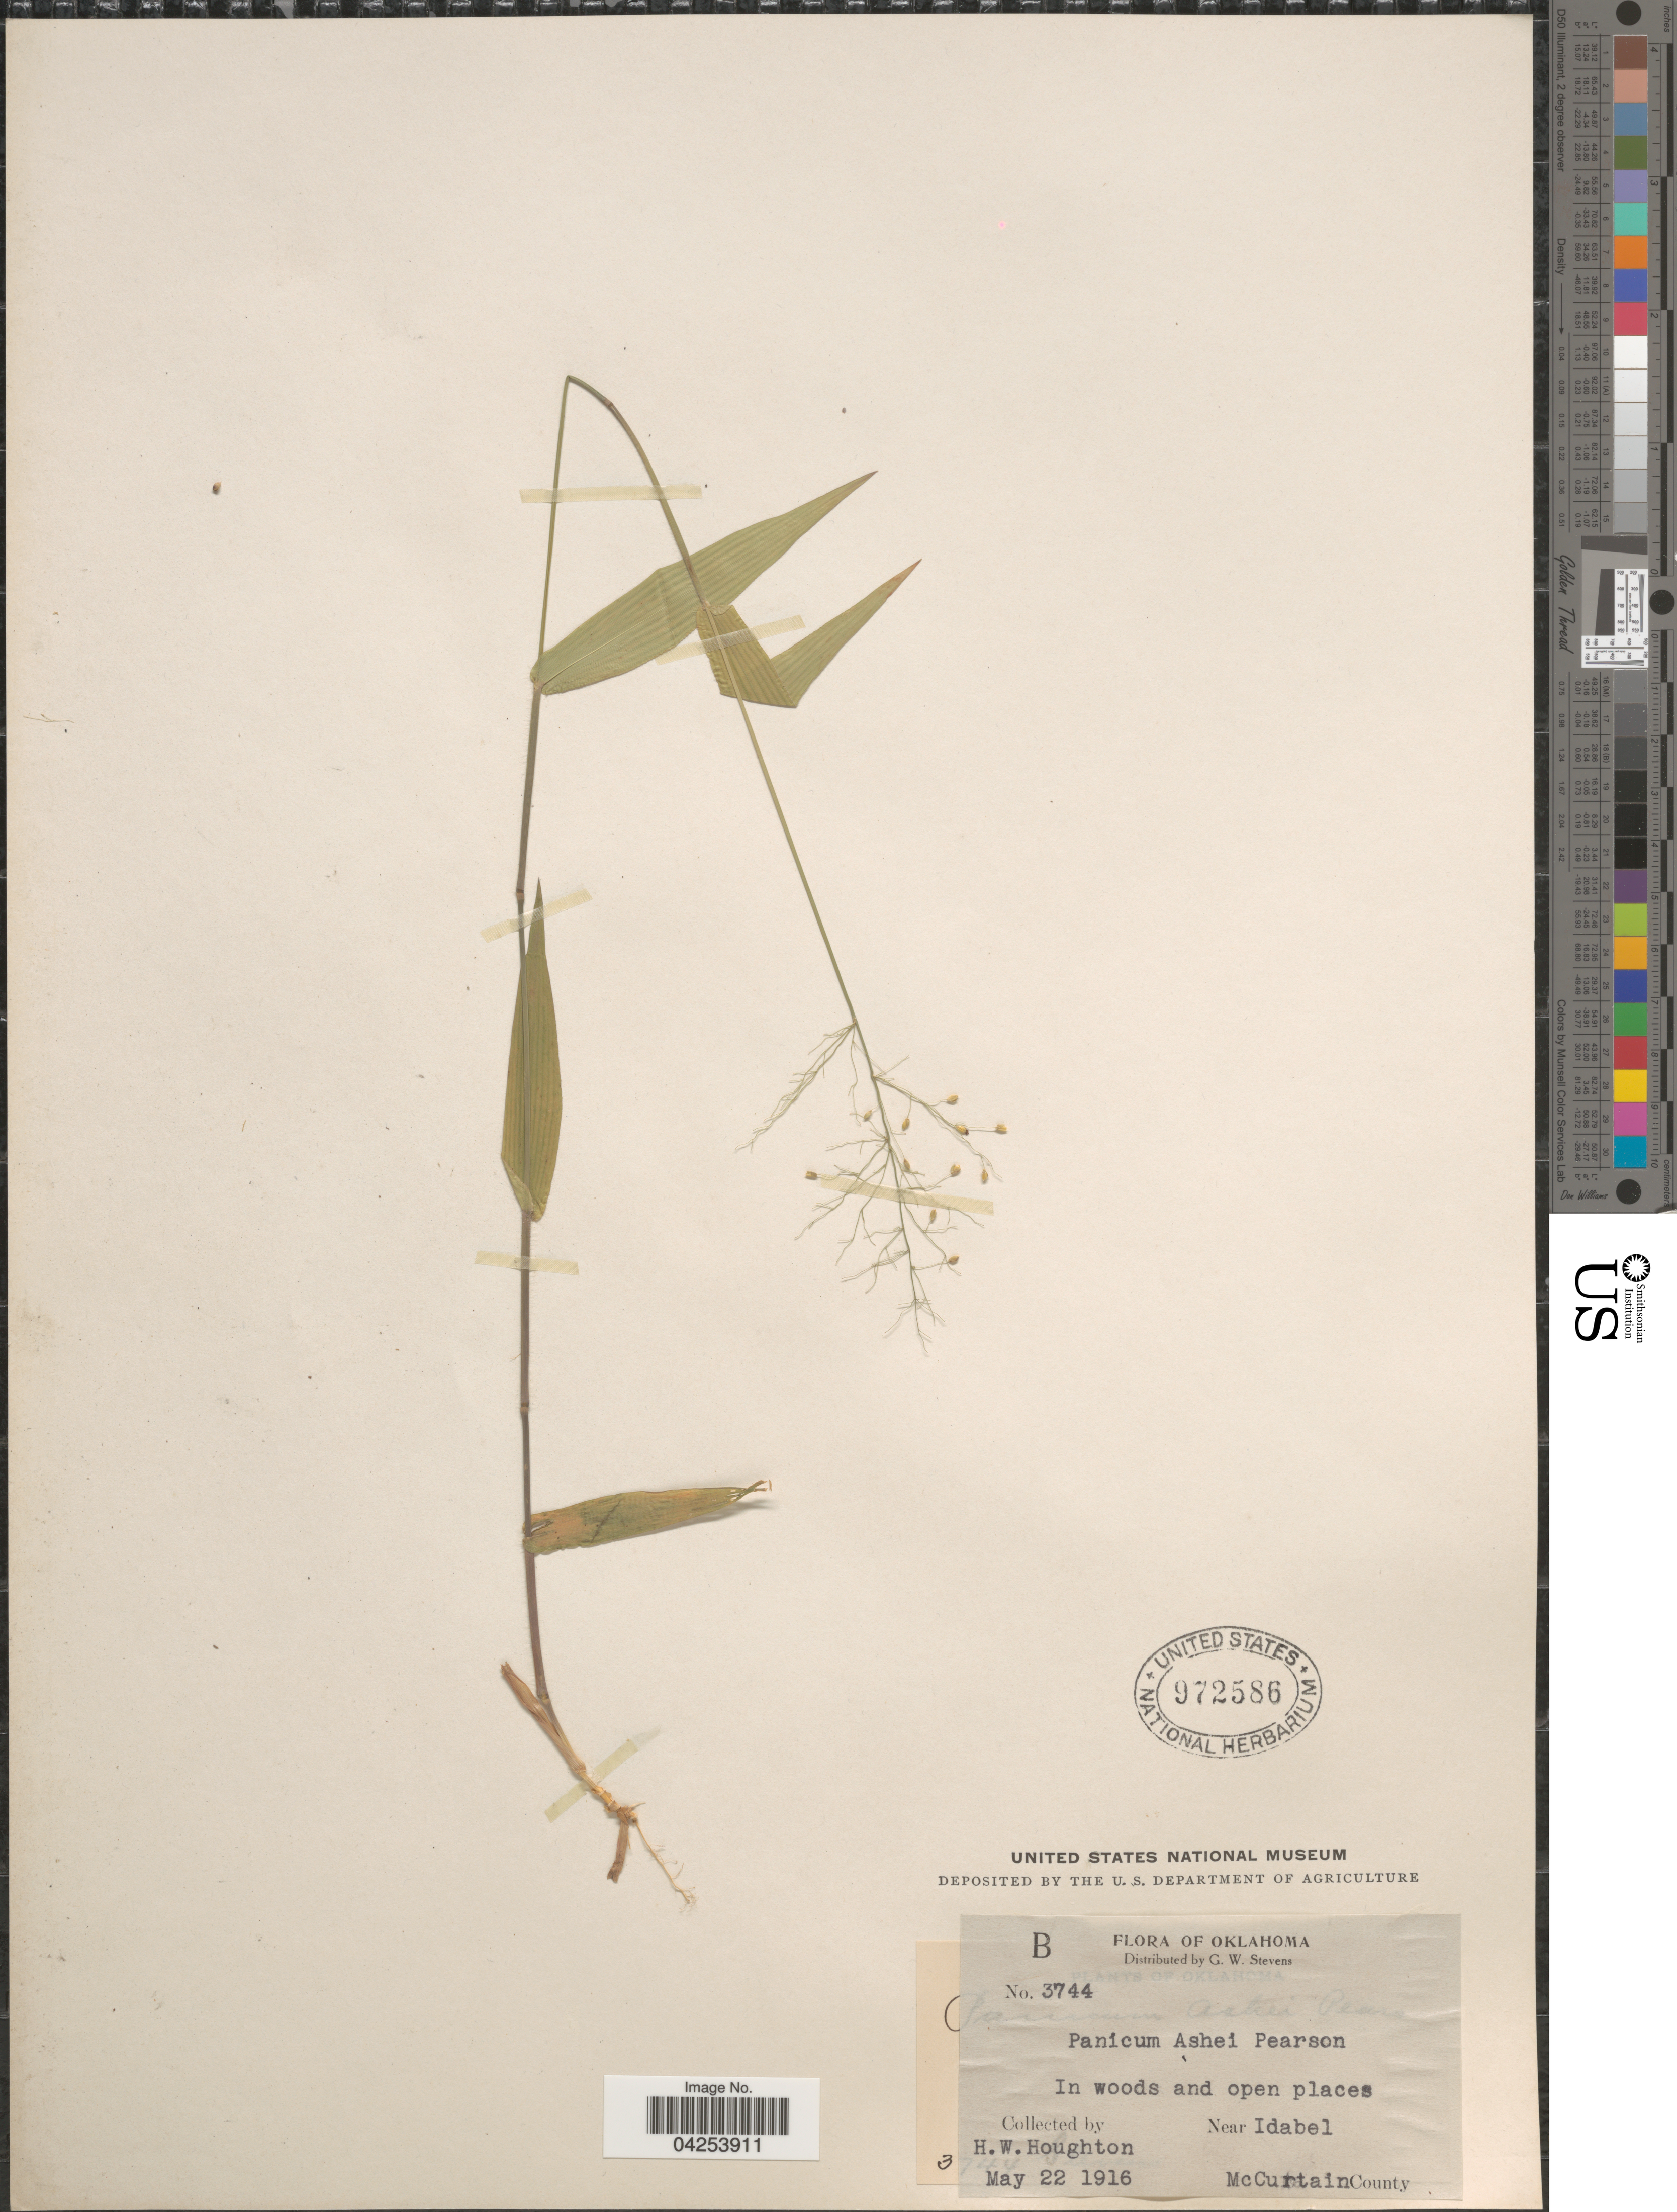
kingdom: Plantae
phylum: Tracheophyta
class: Liliopsida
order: Poales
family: Poaceae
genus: Dichanthelium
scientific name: Dichanthelium commutatum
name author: (Schult.) Gould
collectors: H. Houghton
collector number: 3744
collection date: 1916-05-22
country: United States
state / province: Oklahoma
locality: In woods and open places Near Idabel. McCurtain County.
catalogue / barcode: US 972586